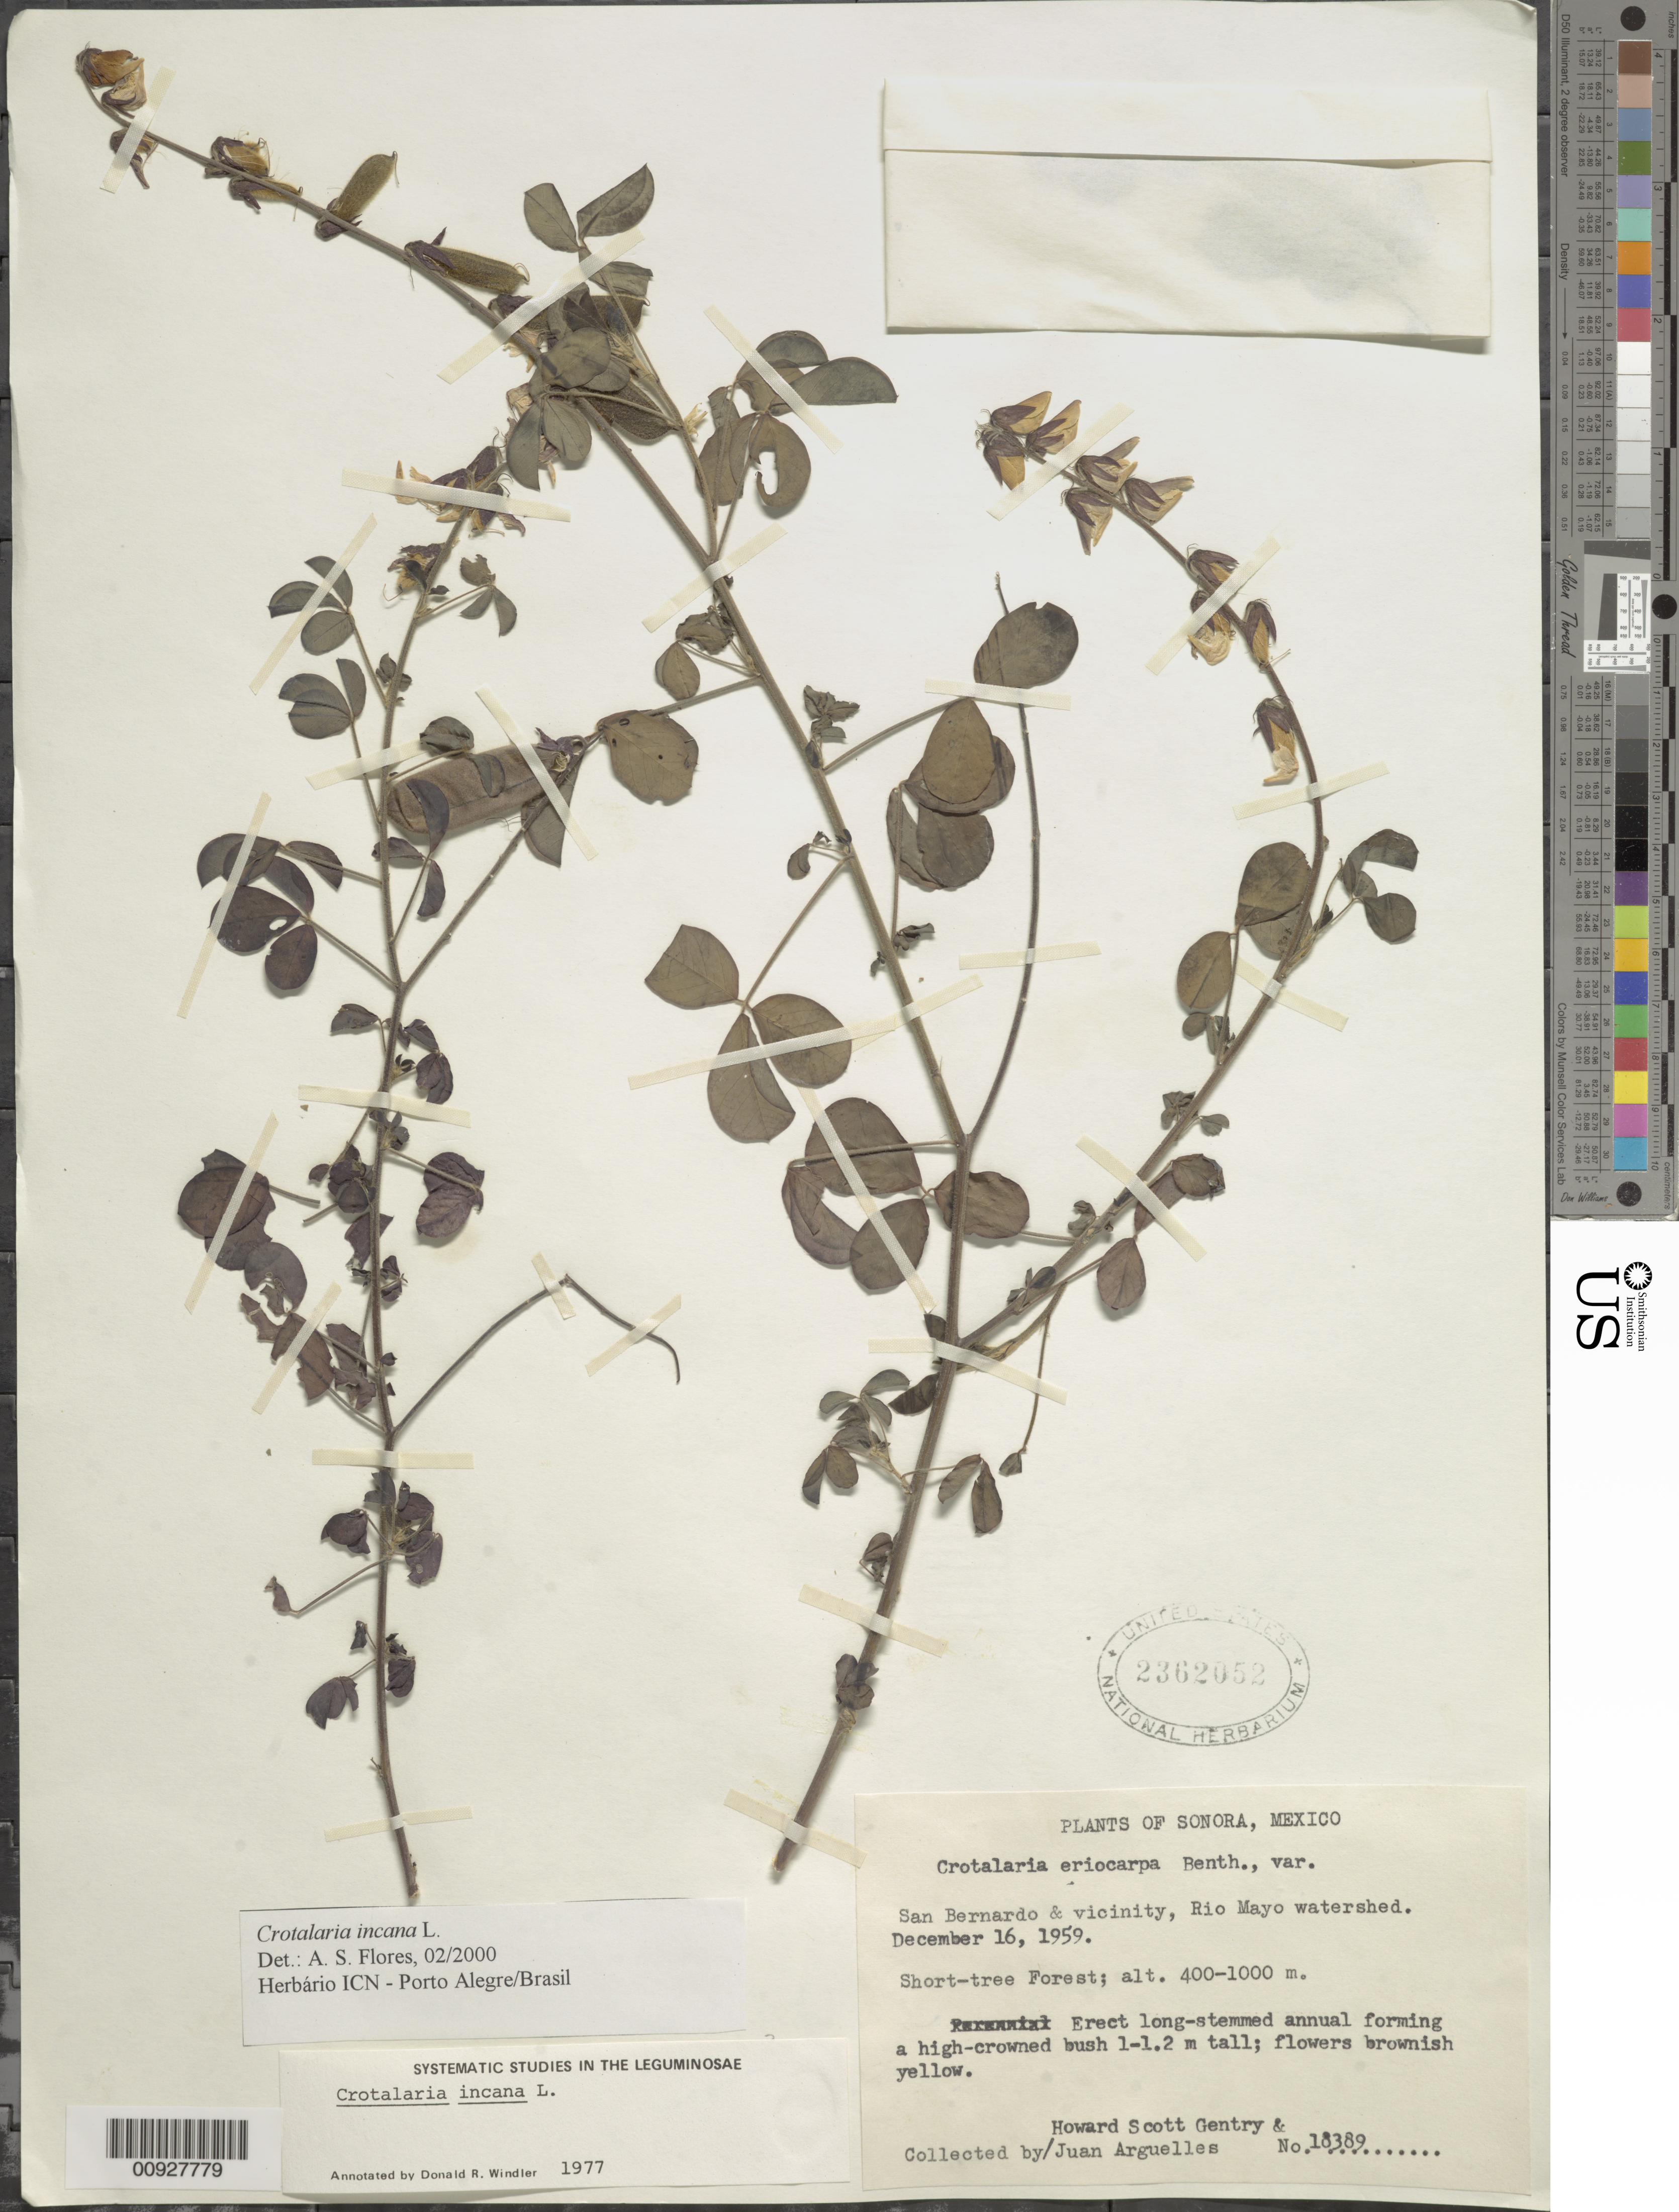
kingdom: Plantae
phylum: Tracheophyta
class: Magnoliopsida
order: Fabales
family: Fabaceae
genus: Crotalaria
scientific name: Crotalaria incana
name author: L.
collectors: H. S. Gentry & J. Arguelles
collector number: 18389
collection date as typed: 16 Dec 1959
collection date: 1959-12-16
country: Mexico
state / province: Sonora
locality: San Bernardo & vicinity, Río Mayo watershed.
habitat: Short-tree Forest.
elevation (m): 1000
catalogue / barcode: US 2362052